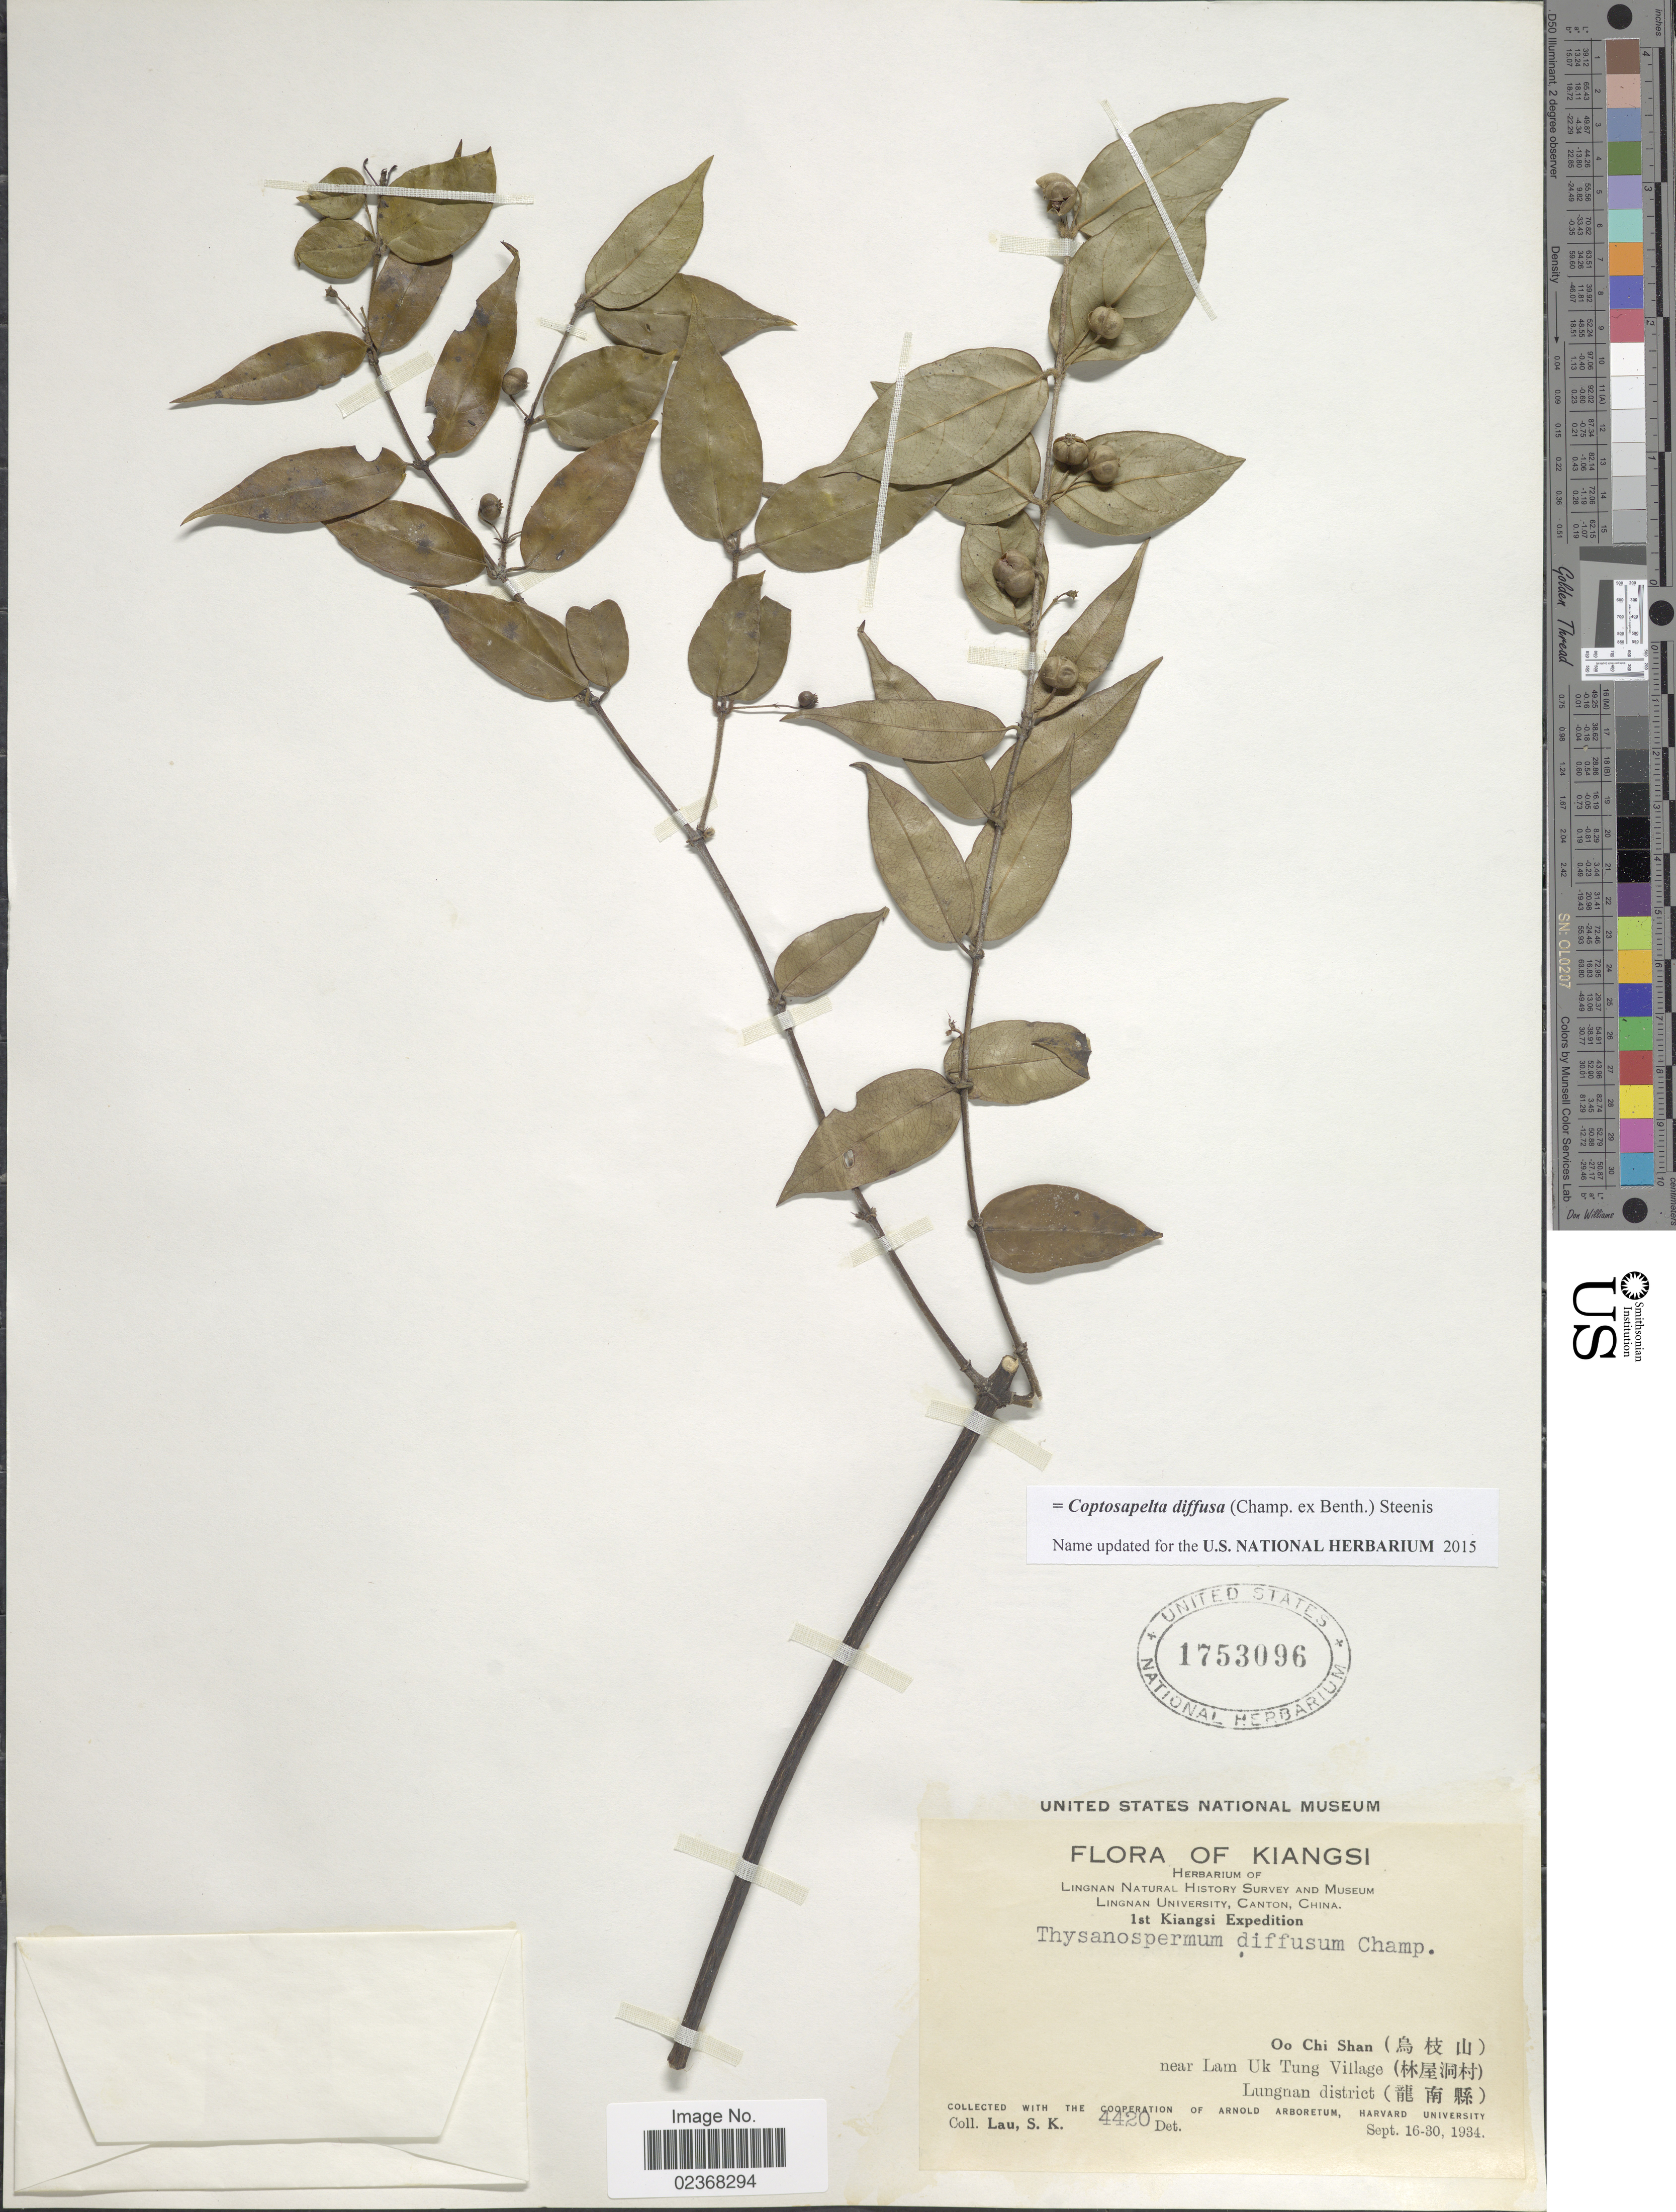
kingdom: Plantae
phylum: Tracheophyta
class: Magnoliopsida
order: Gentianales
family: Rubiaceae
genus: Coptosapelta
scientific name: Coptosapelta diffusa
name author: (Champ. ex Benth.) Steenis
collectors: S. K. Lau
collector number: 4420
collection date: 1934-09-16/1934-09-30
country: China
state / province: Jiangxi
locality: Kiangsi, Oo Chi Shan, near Lam Uk Tung Village, Lungnan District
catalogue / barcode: US 1753096